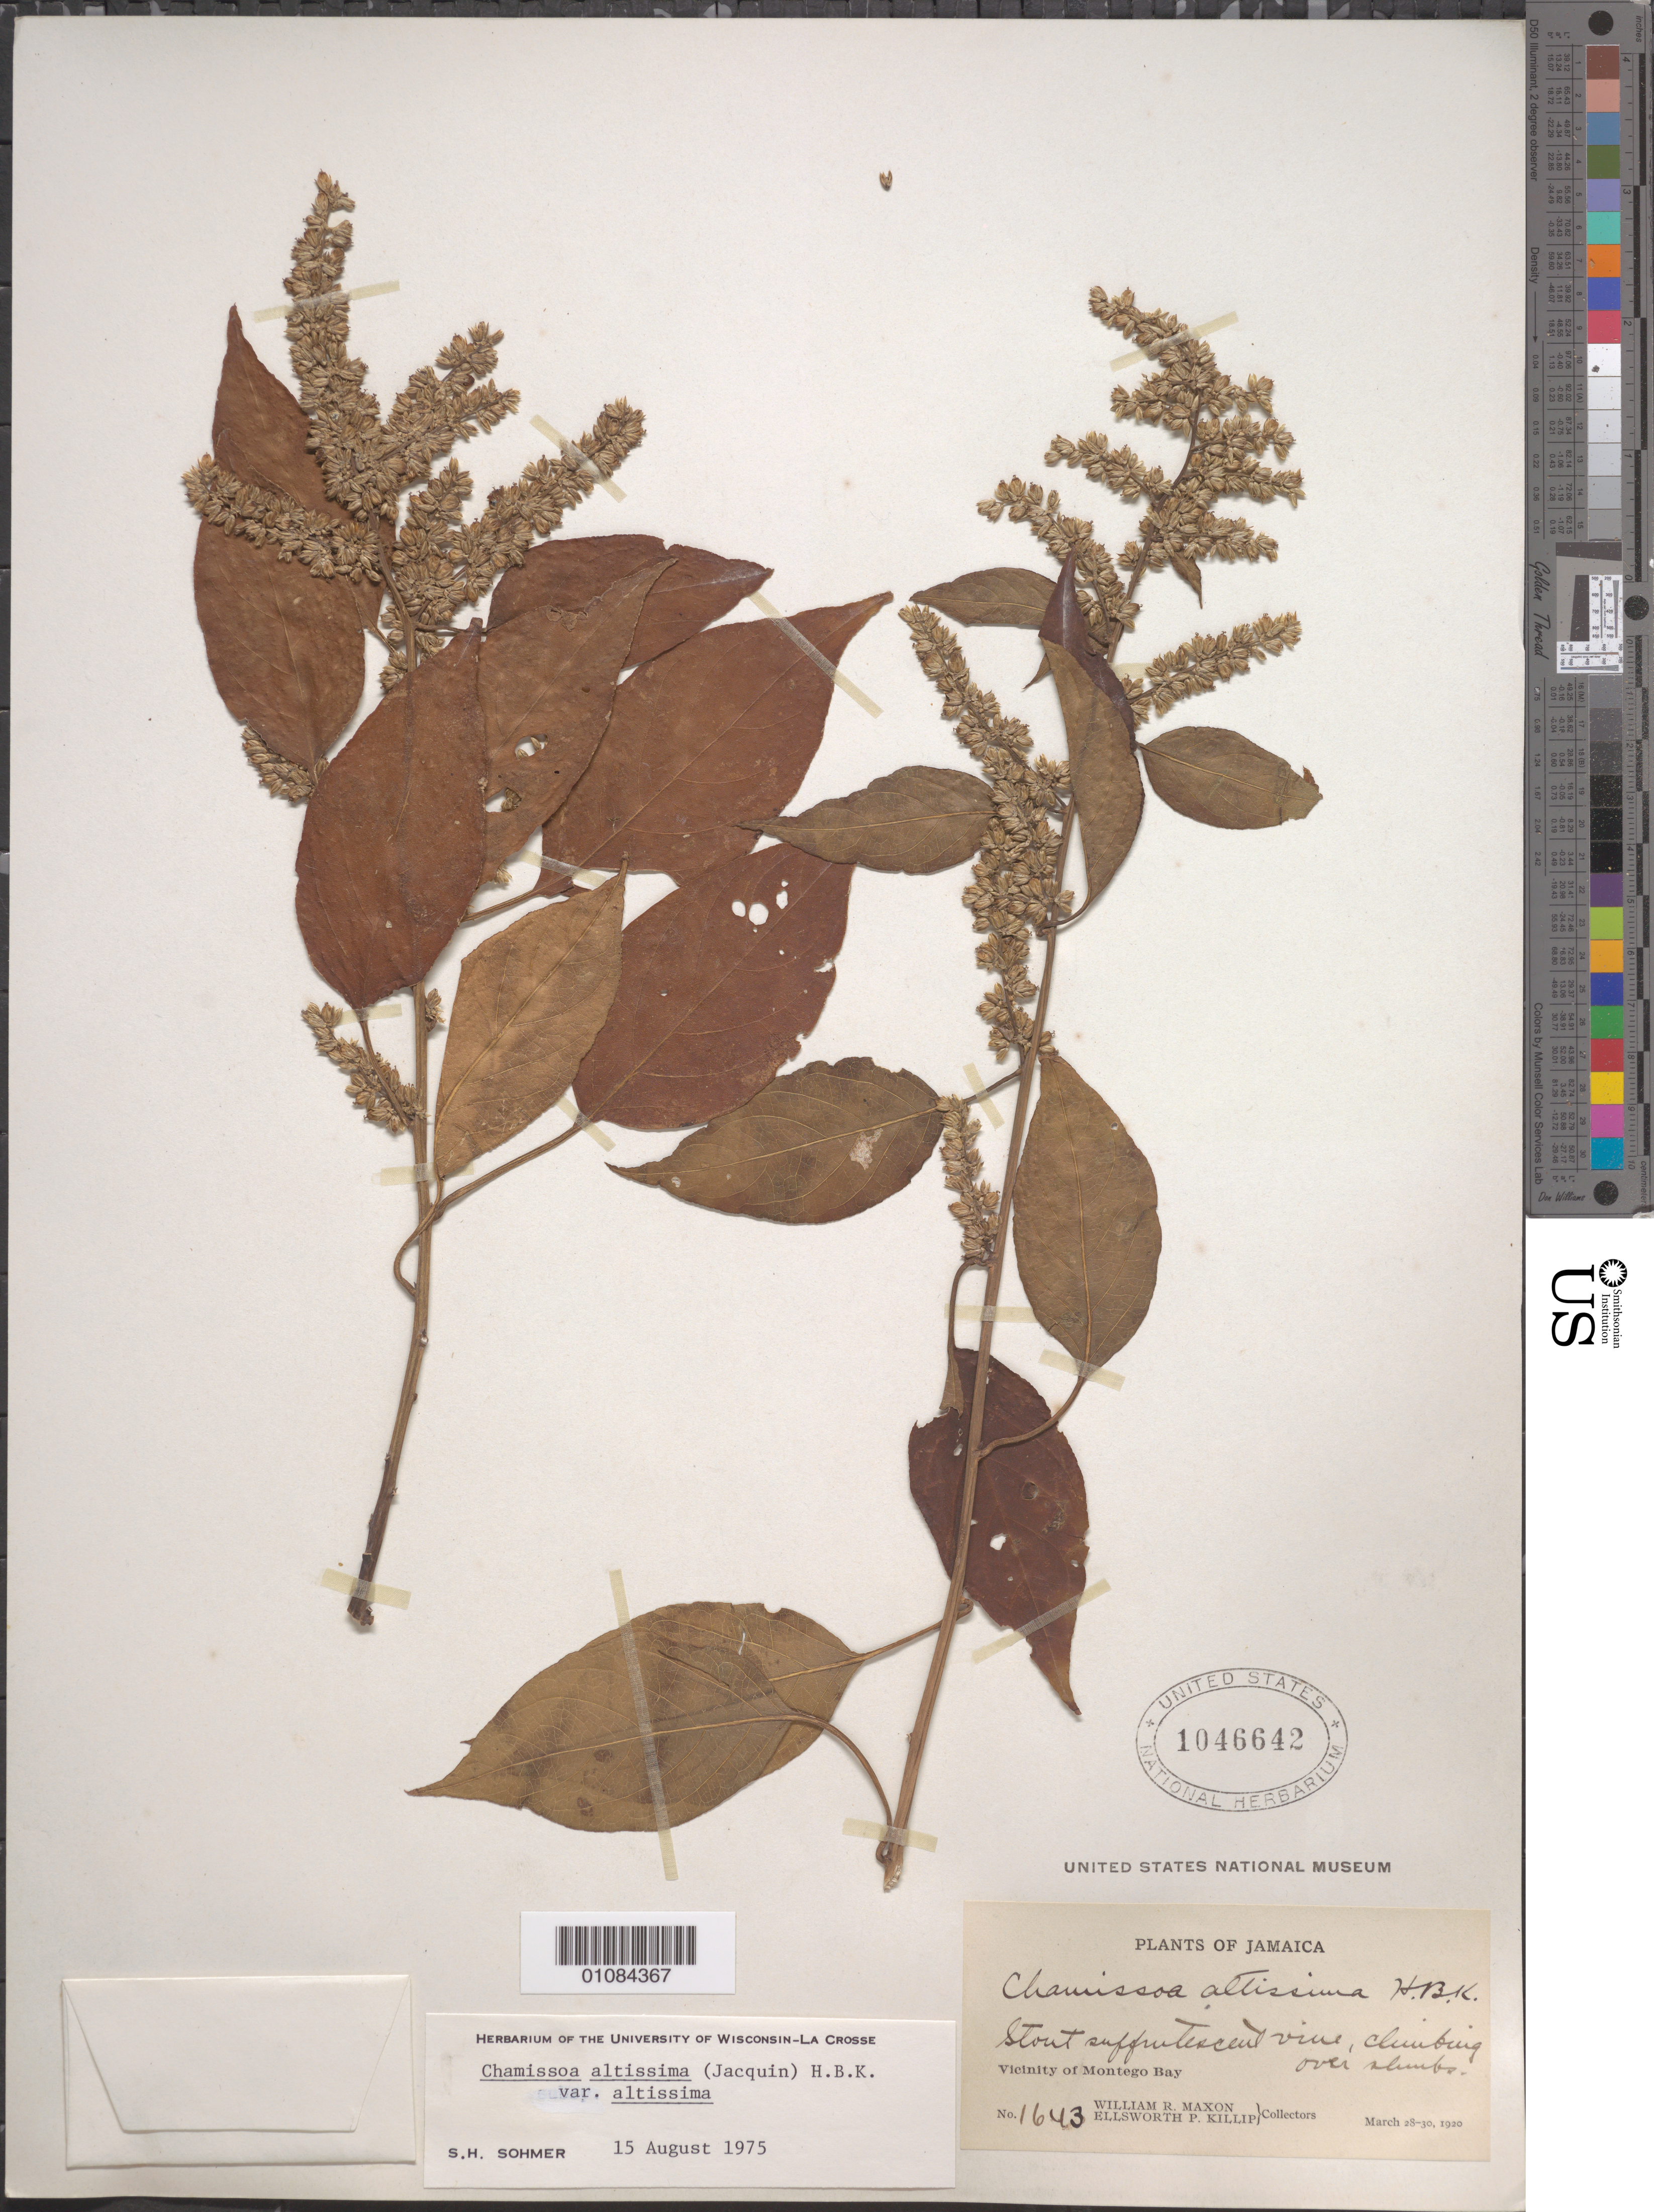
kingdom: Plantae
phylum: Tracheophyta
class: Magnoliopsida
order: Caryophyllales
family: Amaranthaceae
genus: Chamissoa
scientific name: Chamissoa altissima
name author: (Jacq.) Kunth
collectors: W. R. Maxon & E. P. Killip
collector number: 1643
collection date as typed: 28 Mar 1920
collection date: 1920-03-28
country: Jamaica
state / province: Saint James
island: Jamaica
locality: Vicinity of Montego Bay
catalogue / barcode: US 1046642